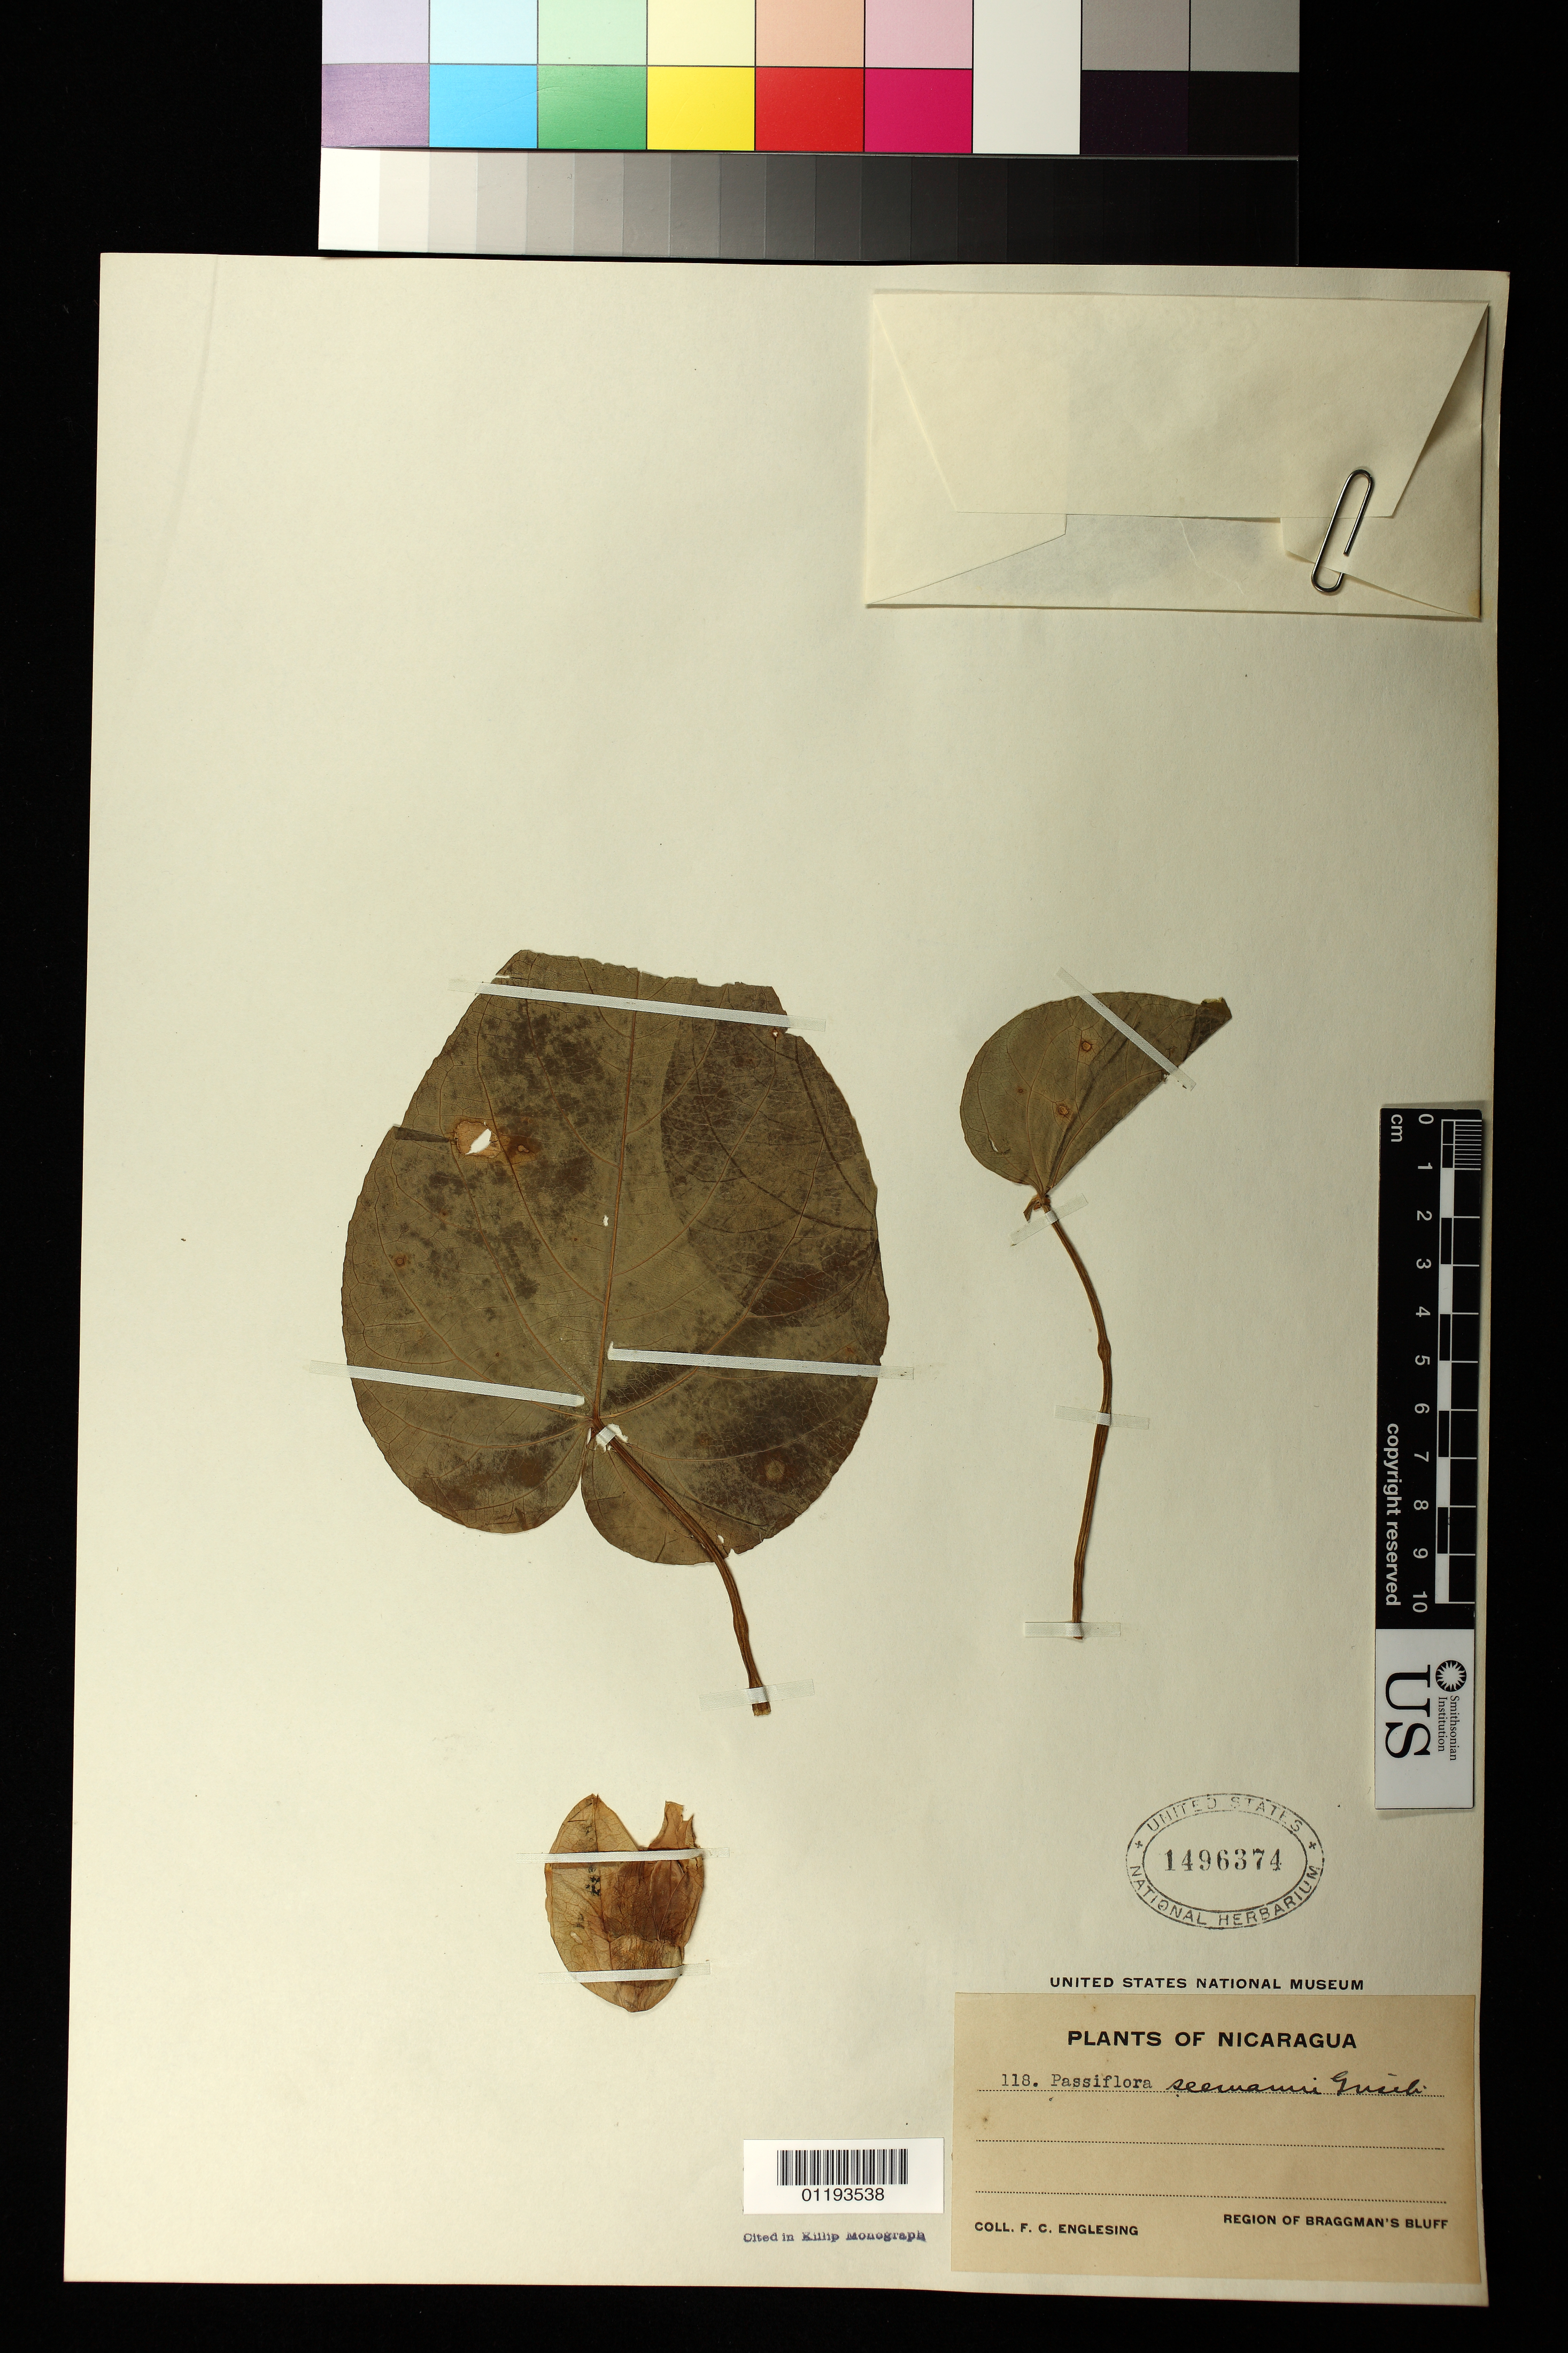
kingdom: Plantae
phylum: Tracheophyta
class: Magnoliopsida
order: Malpighiales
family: Passifloraceae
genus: Passiflora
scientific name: Passiflora seemannii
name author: Griseb.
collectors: F. Englesing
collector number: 118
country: Nicaragua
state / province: Atlántico Norte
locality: Region of Braggman's Bluff [Bragman Bluff].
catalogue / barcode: US 1496374